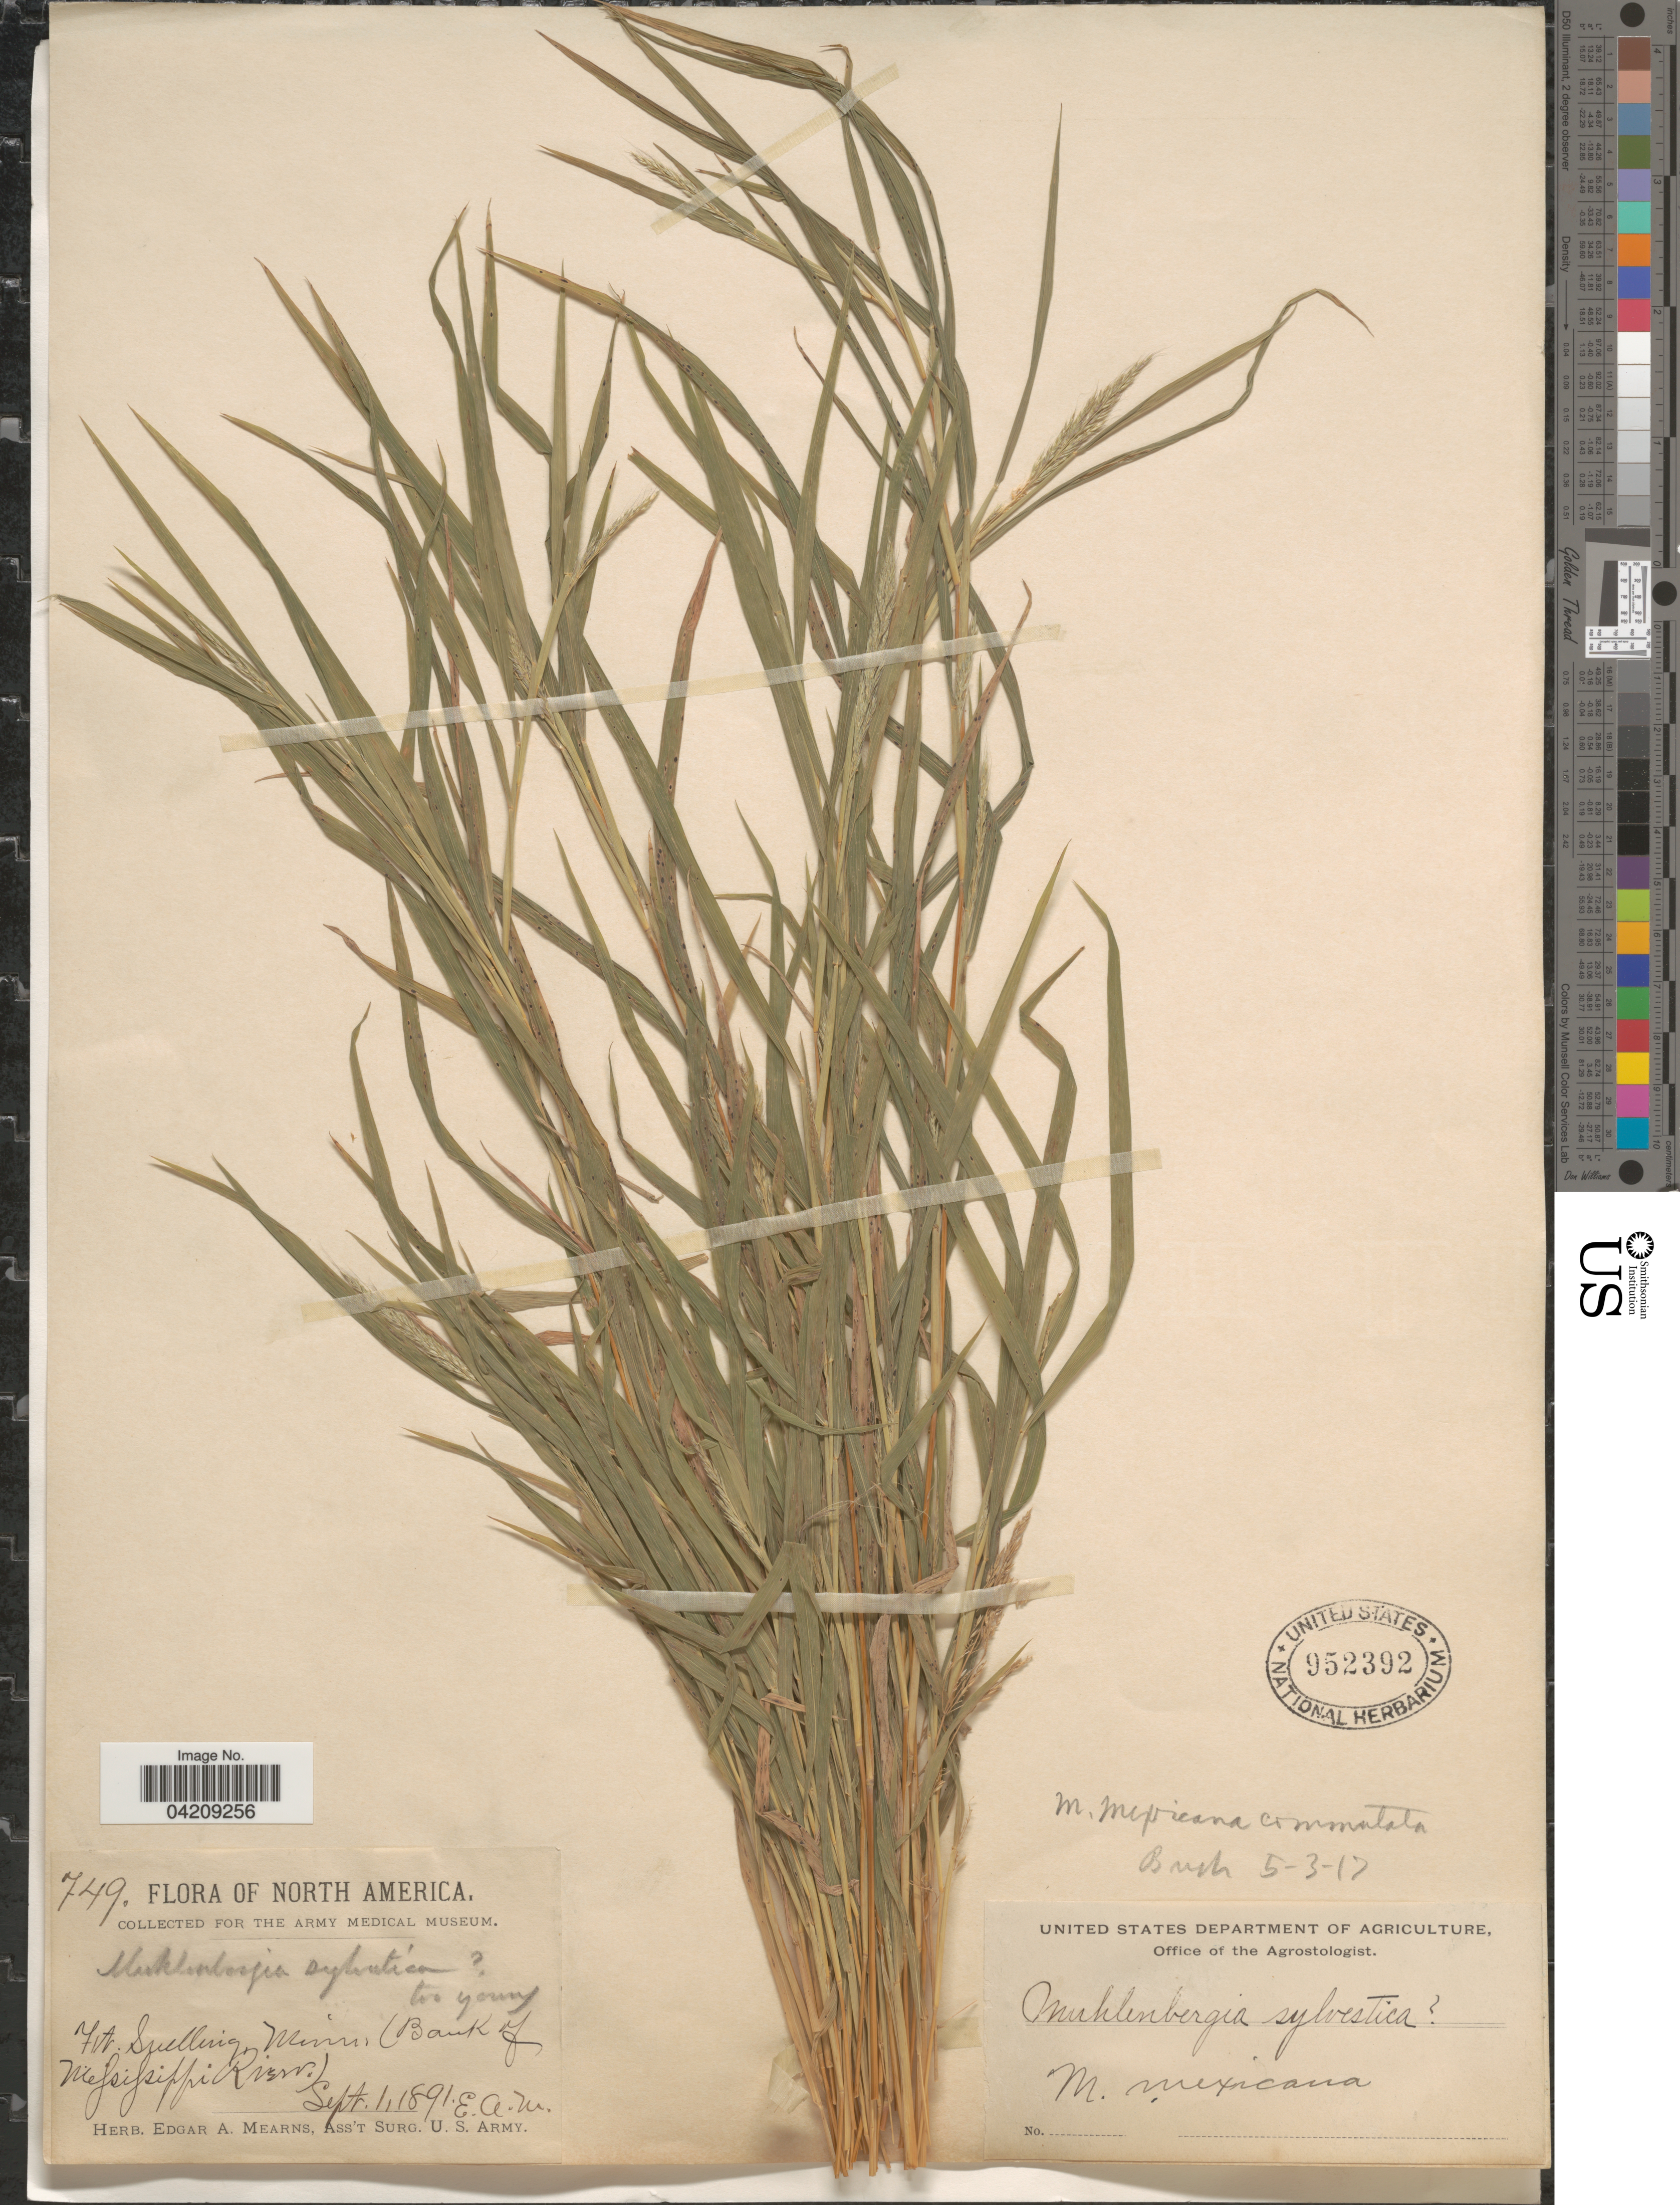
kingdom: Plantae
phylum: Tracheophyta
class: Liliopsida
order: Poales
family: Poaceae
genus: Muhlenbergia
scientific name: Muhlenbergia frondosa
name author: (Poir.) Fernald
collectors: E. A. Mearns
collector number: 749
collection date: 1891-09-01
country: United States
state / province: Minnesota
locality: Ft. Snelling (Bank of Mississippi River).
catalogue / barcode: US 952392